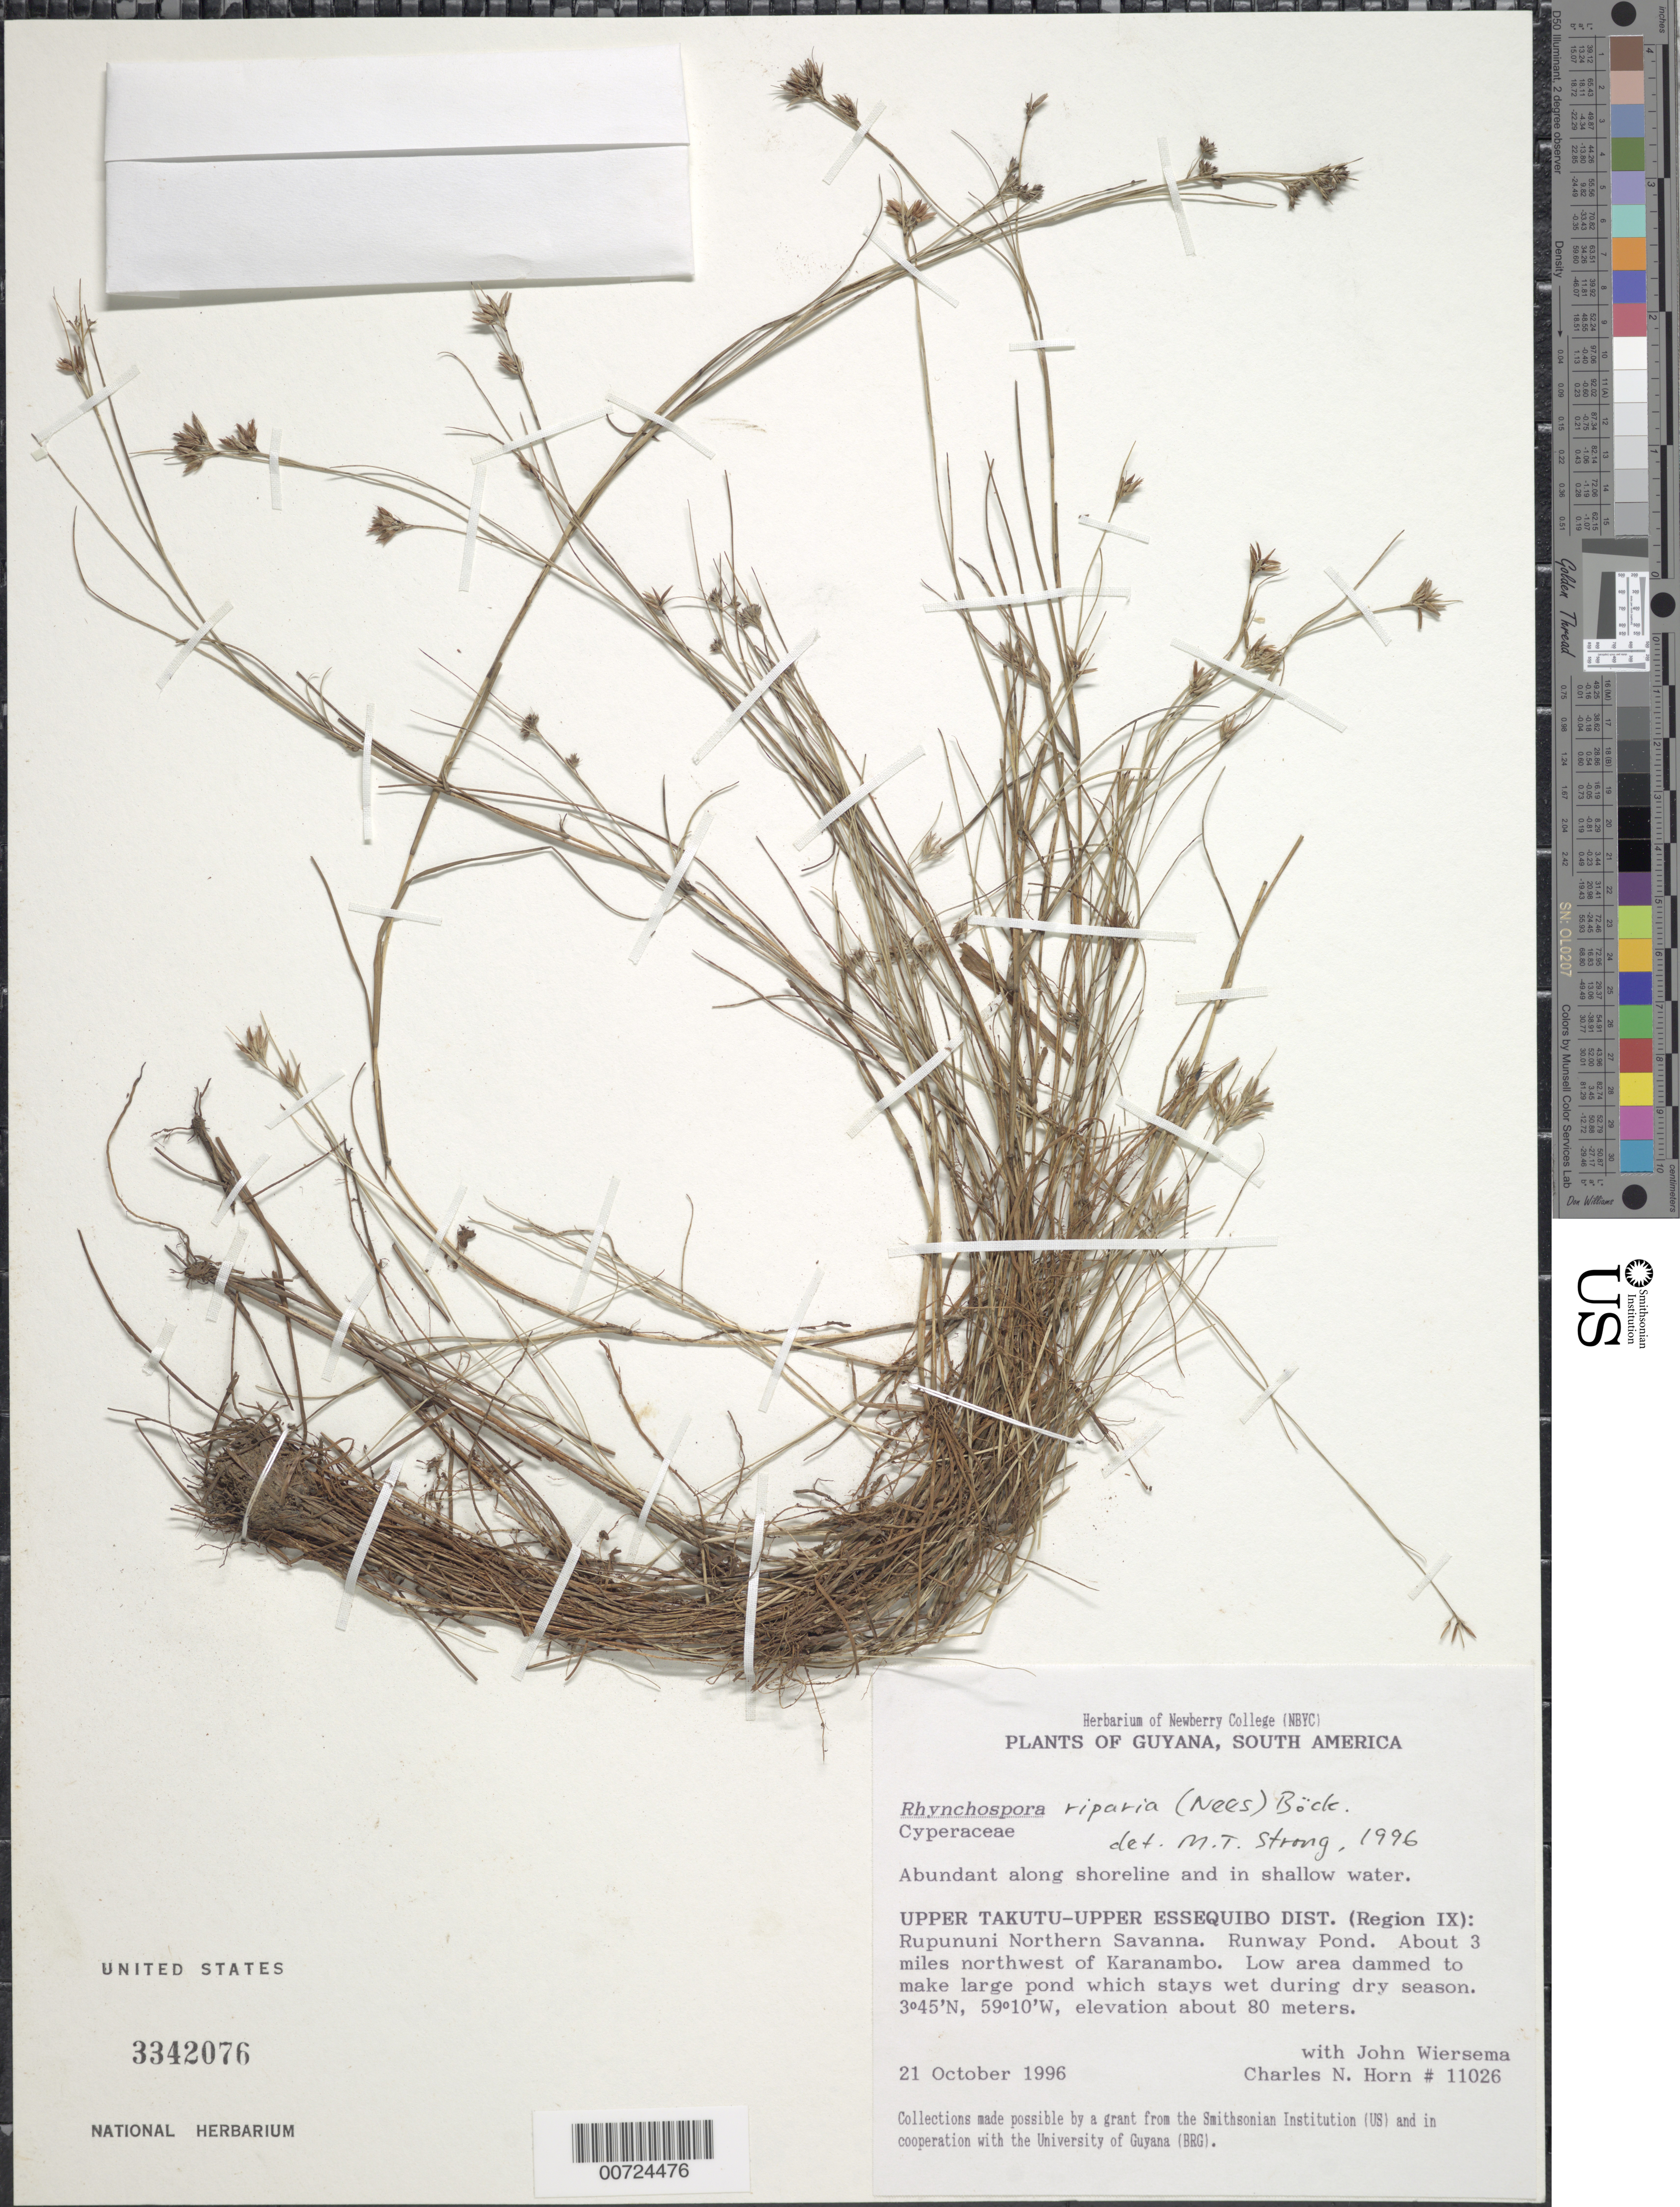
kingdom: Plantae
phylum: Tracheophyta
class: Liliopsida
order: Poales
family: Cyperaceae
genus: Rhynchospora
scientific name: Rhynchospora riparia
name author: (Nees) Boeckeler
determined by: Strong, M. T., (US), Smithsonian Institution - National Museum of Natural History (UNITED STATES)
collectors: C. N. Horn & J. H. Wiersema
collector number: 11026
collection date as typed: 21-Oct-96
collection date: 1996-10-21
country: Guyana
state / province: U. Takutu-U. Essequibo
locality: Rupununi Northern Savanna, Runaway Pond, 3 mi NW of Karanambo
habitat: Low area dammed to make large pond which stays wet during dry season; near pond in moist soil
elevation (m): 80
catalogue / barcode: US 3342076